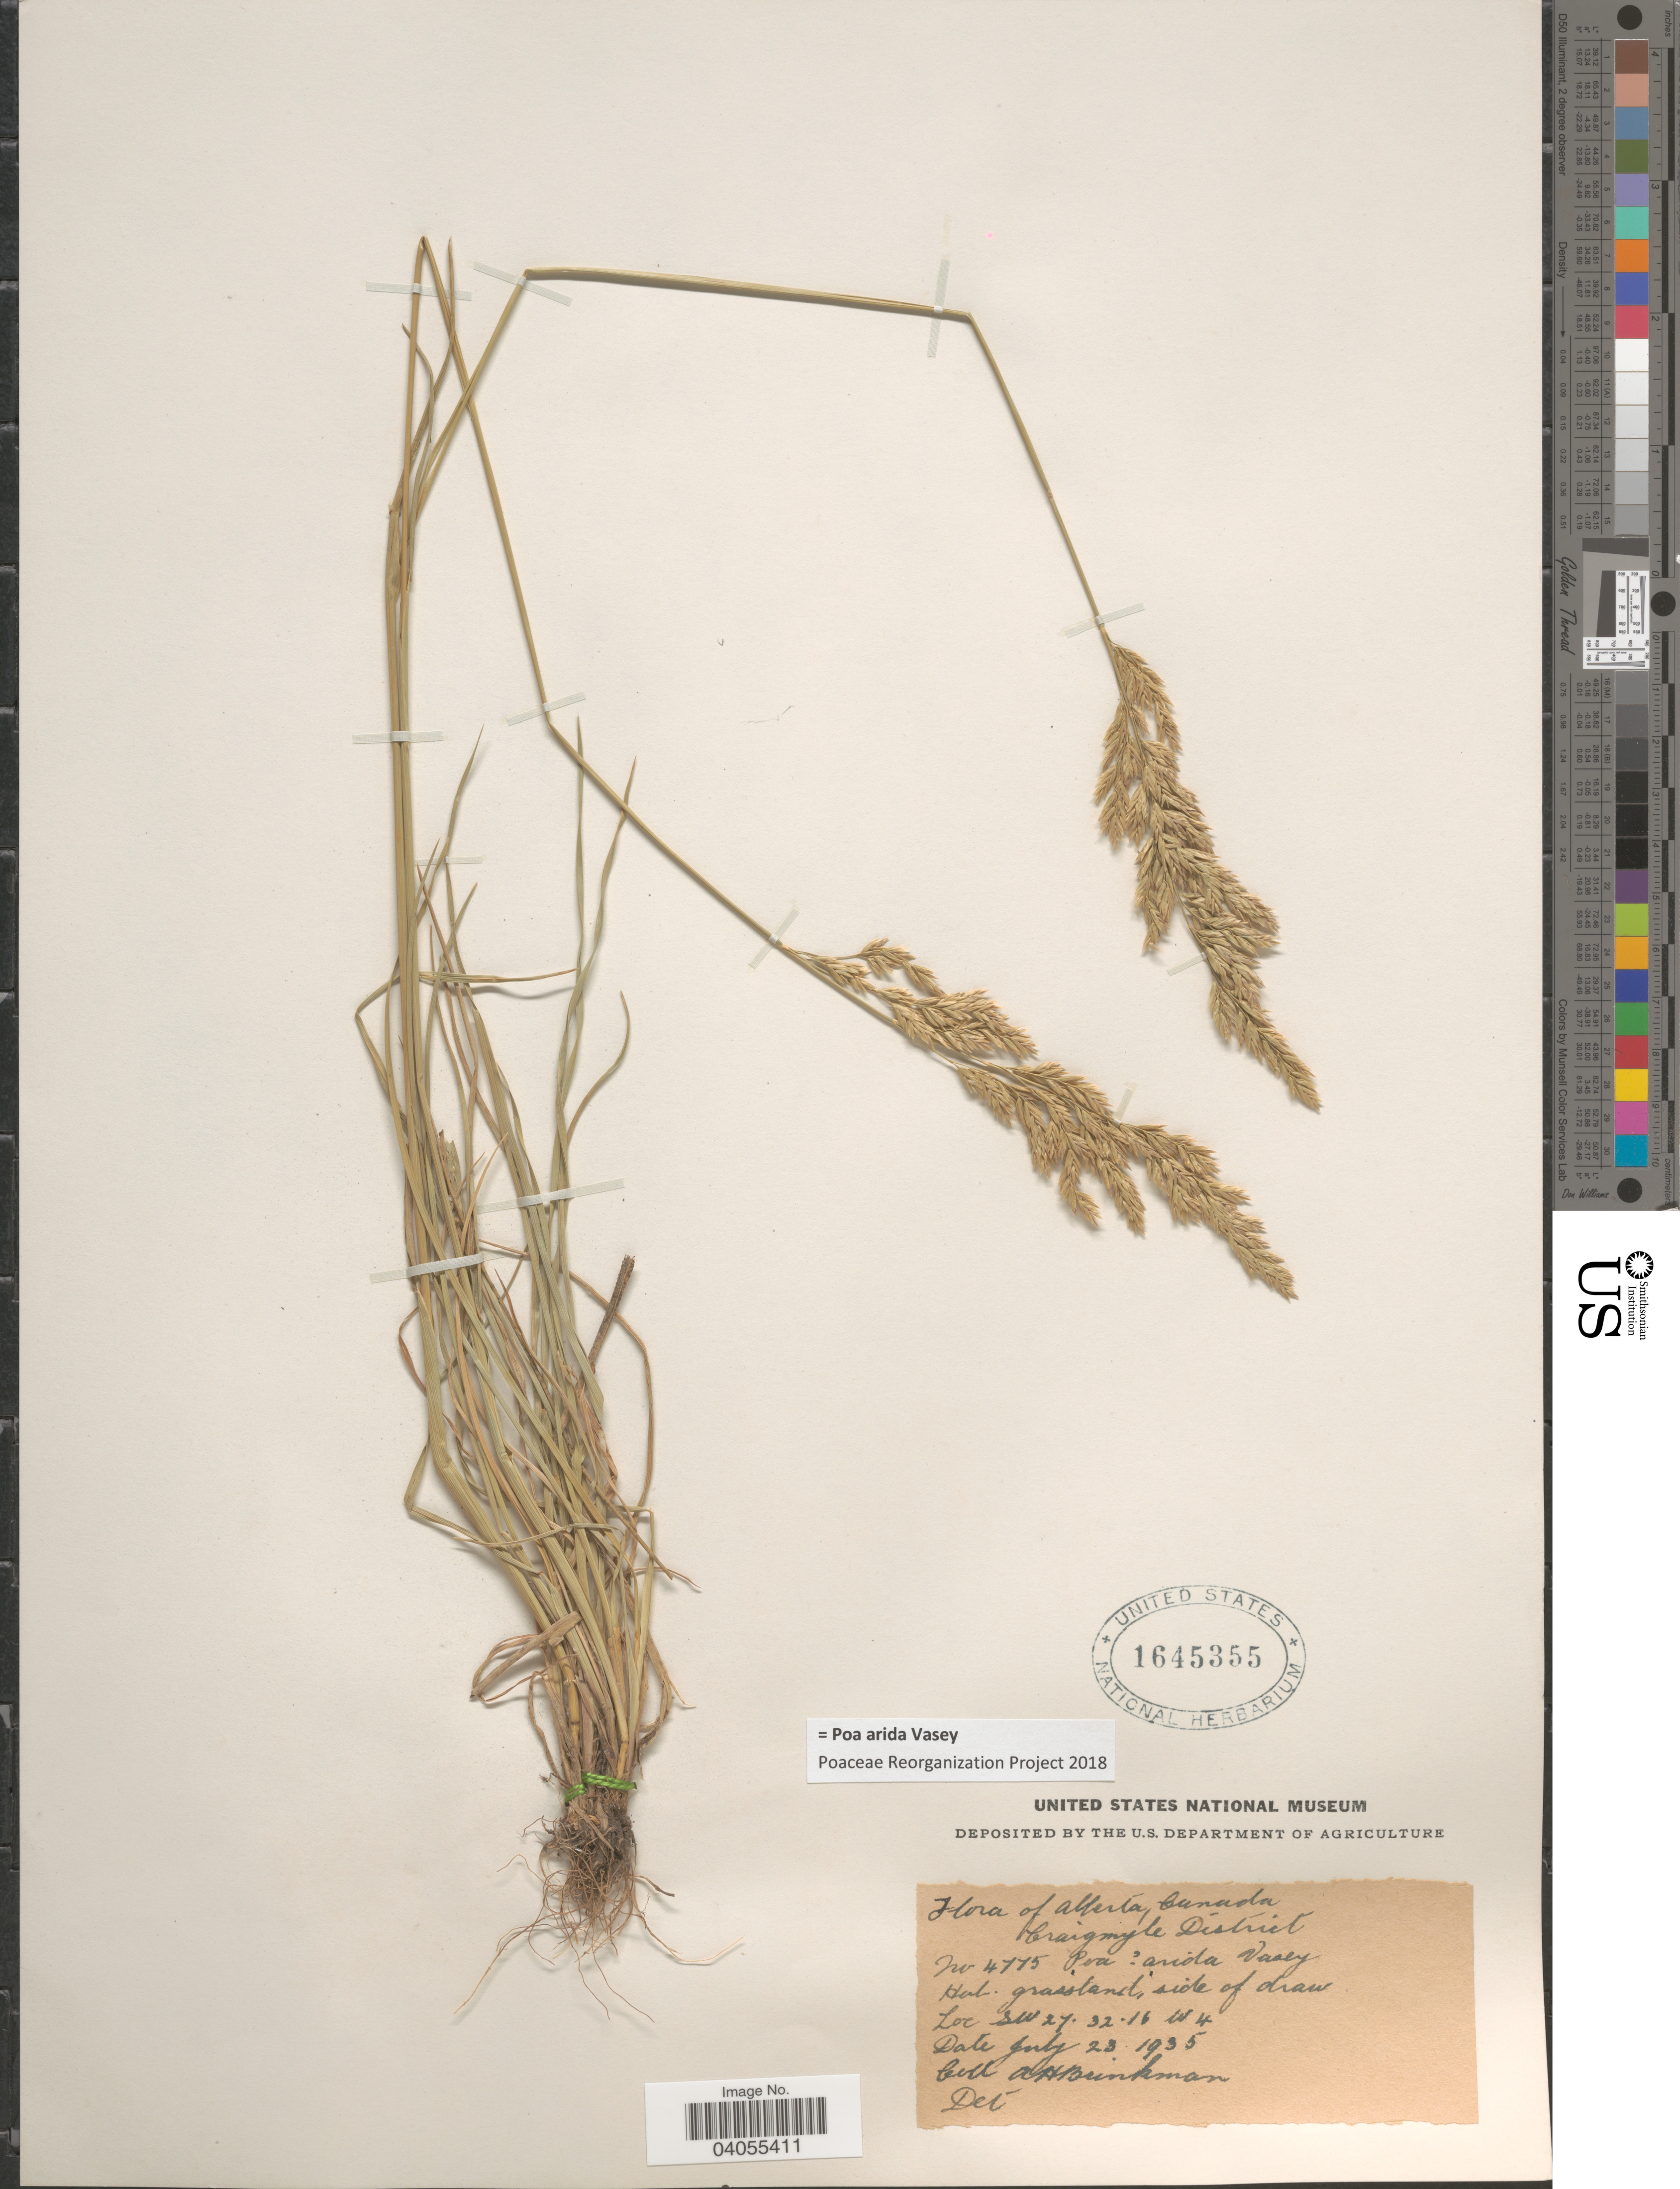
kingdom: Plantae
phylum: Tracheophyta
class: Liliopsida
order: Poales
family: Poaceae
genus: Poa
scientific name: Poa arida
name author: Vasey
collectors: A. Brinkman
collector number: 4775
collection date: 1935-07-23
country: Canada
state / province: Alberta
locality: Craigmyle District. Grassland, side of draw. SW 27.32.16 W 4.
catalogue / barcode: US 1645355